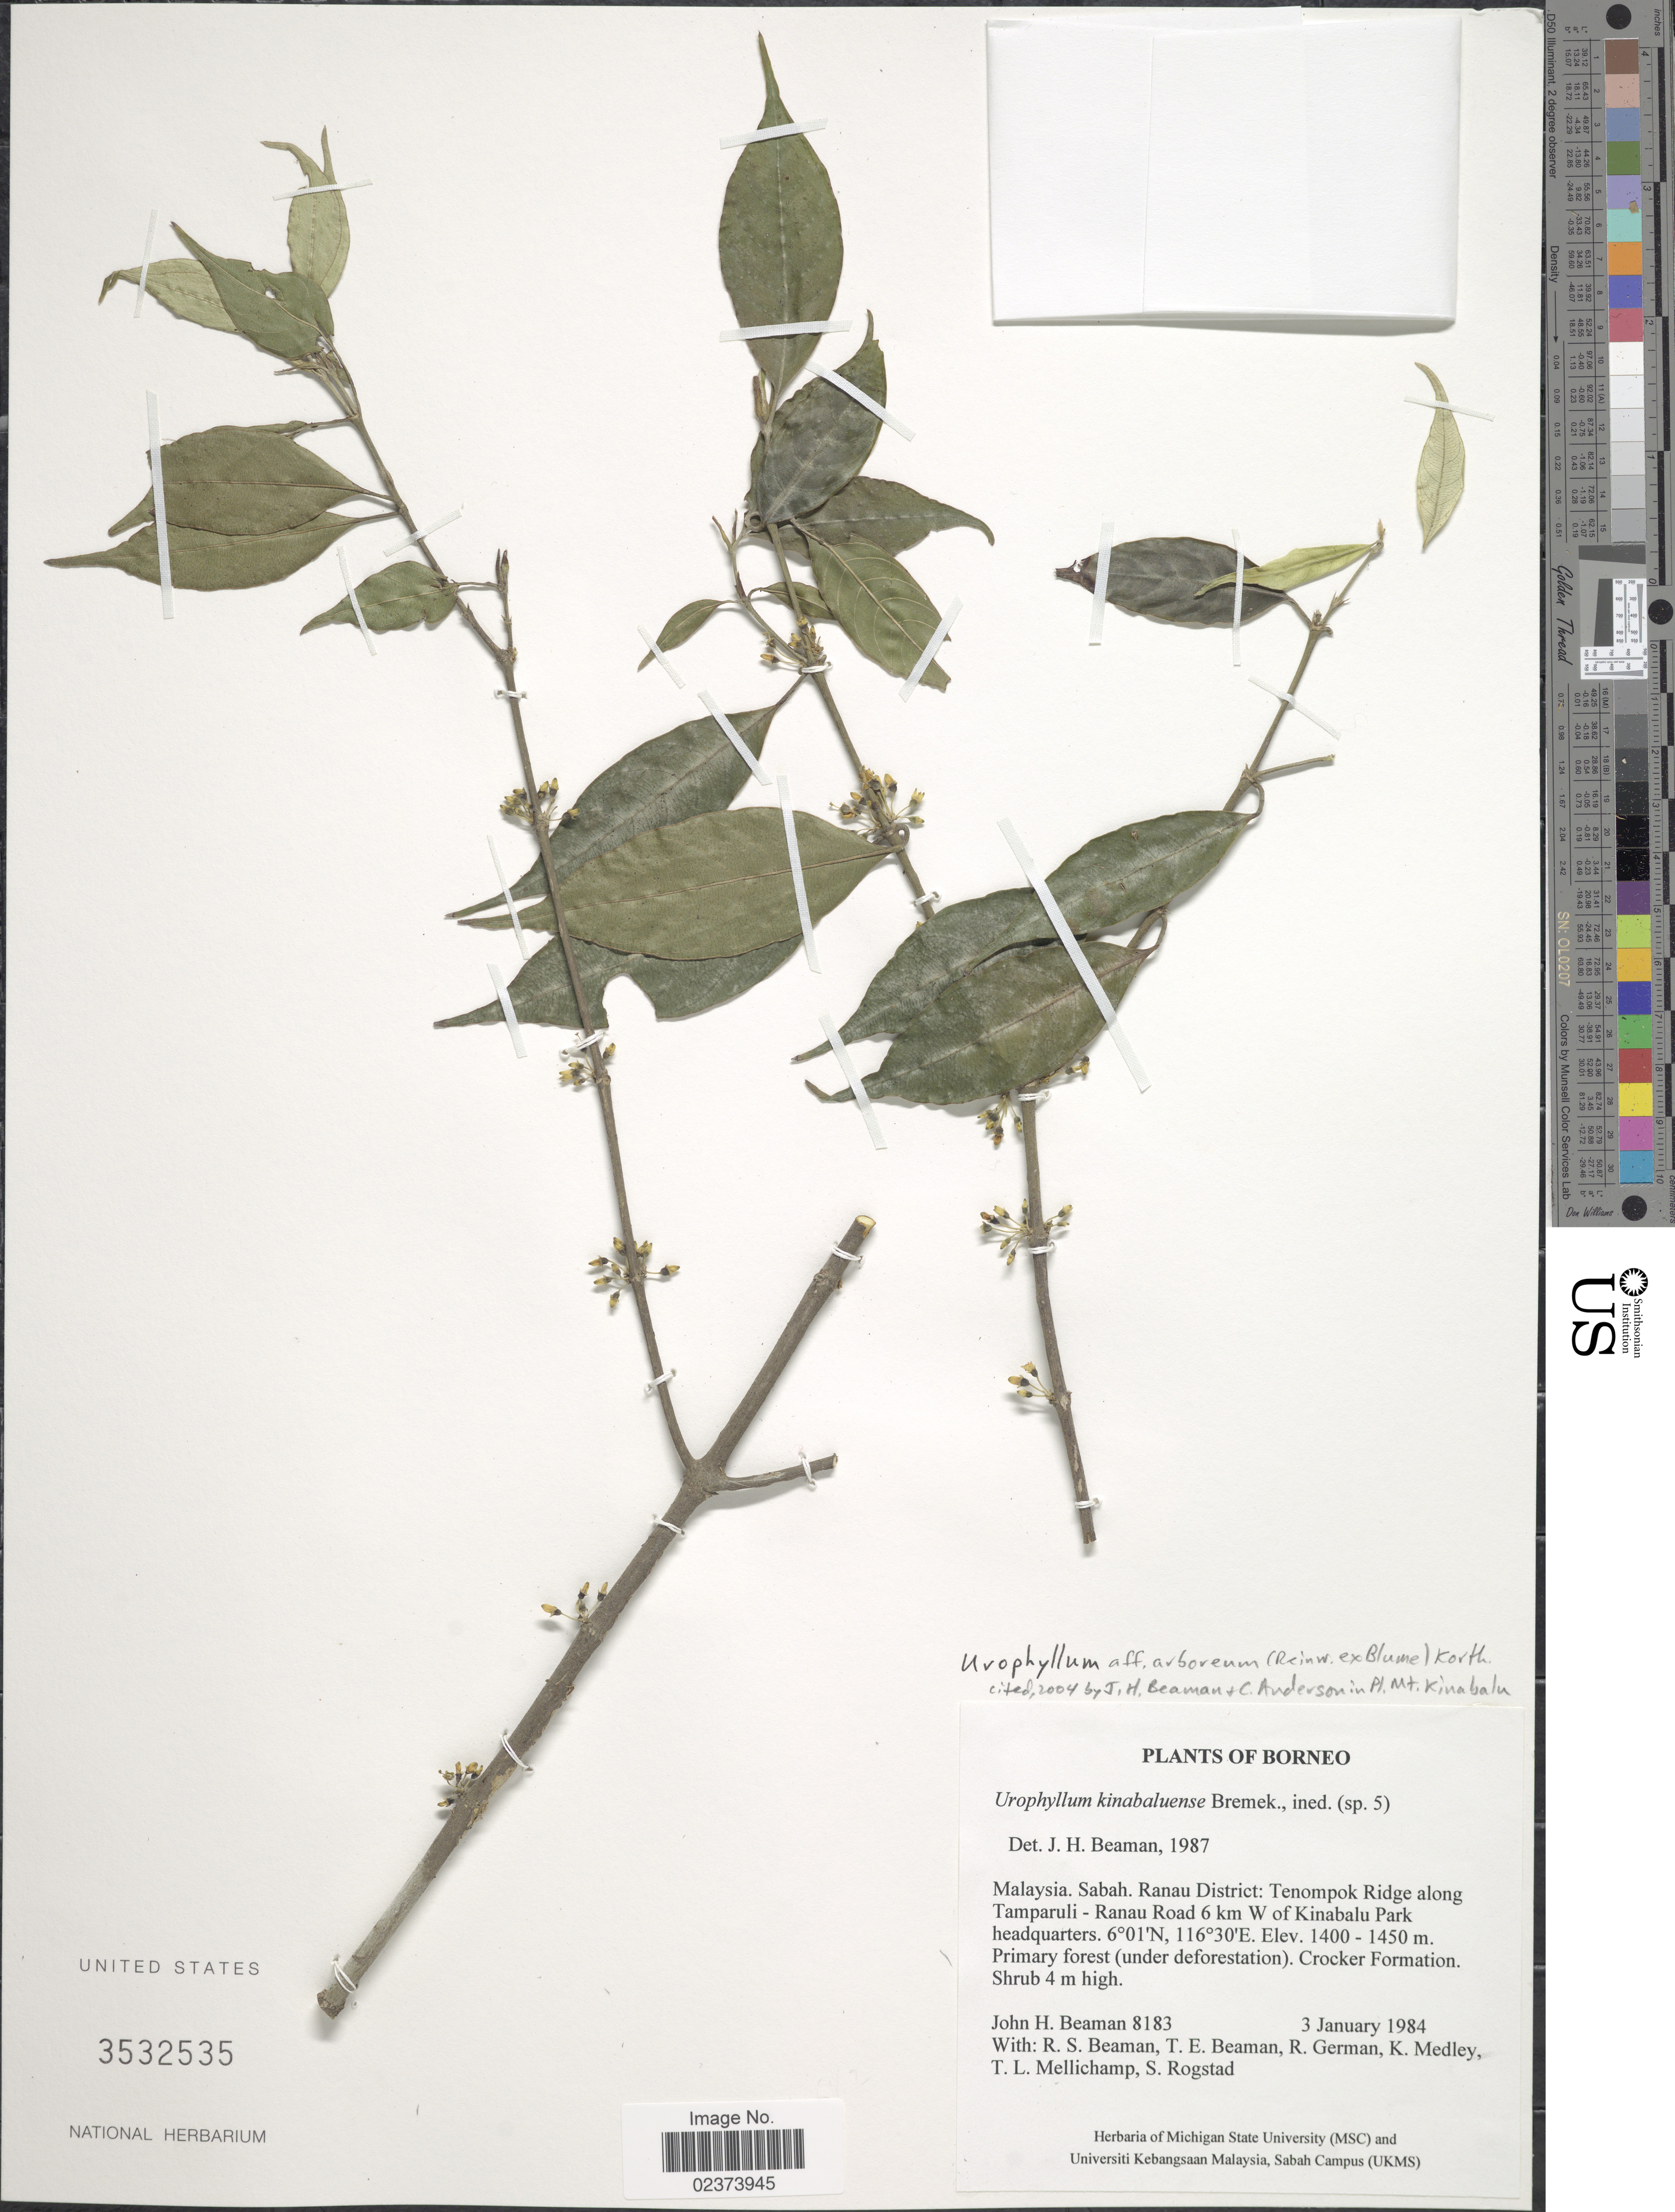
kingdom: Plantae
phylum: Tracheophyta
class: Magnoliopsida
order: Gentianales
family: Rubiaceae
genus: Urophyllum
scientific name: Urophyllum arboreum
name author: (Reinw. ex Blume) Korth.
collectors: J. H. Beaman, R. S. Beaman, T. E. Beaman, R. German & et al.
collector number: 8183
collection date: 1984-01-03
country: Malaysia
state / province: Sabah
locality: Malaysia, Sabah, Ranau District: Tenompok Ridge along Tamparuli, Ranau Road 6 km W of Kinabalu Park headquarters, Borneo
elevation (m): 1400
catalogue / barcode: US 3532535